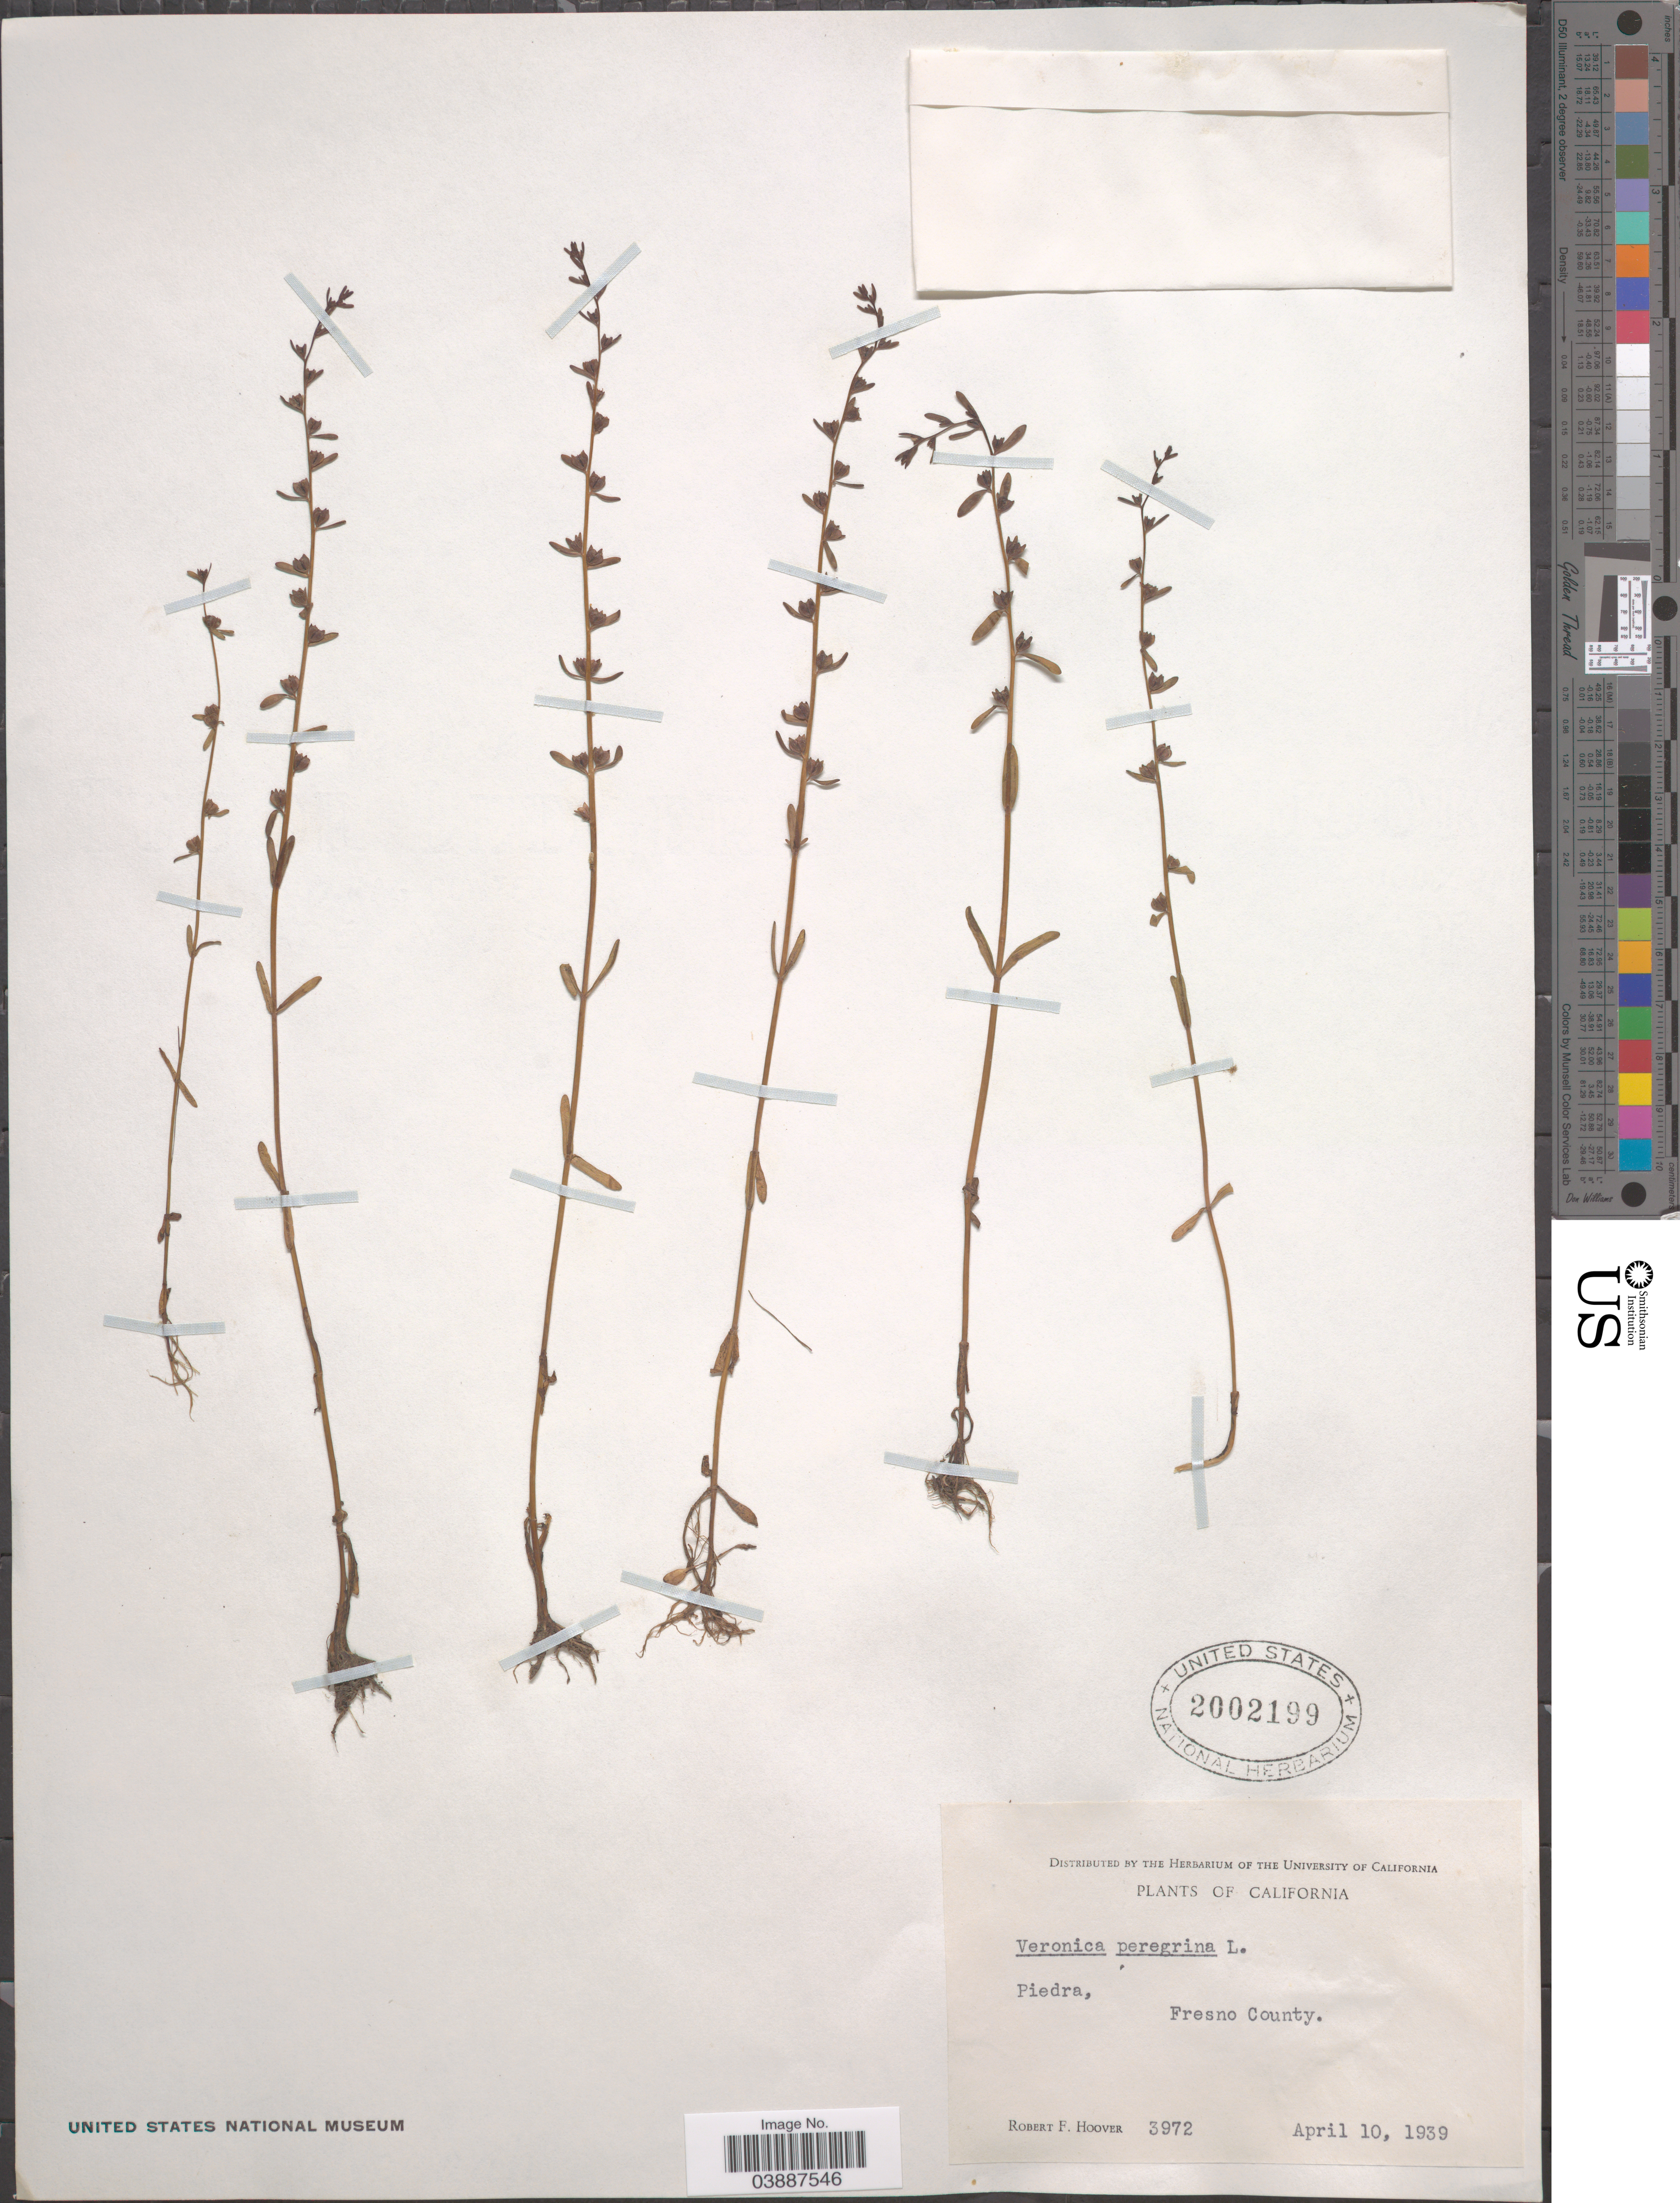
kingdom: Plantae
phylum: Tracheophyta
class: Magnoliopsida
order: Lamiales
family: Plantaginaceae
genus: Veronica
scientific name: Veronica peregrina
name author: L.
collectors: R. F. Hoover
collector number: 3972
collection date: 1939-04-10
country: United States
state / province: California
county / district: Fresno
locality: Piedra, Fresno County.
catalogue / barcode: US 2002199